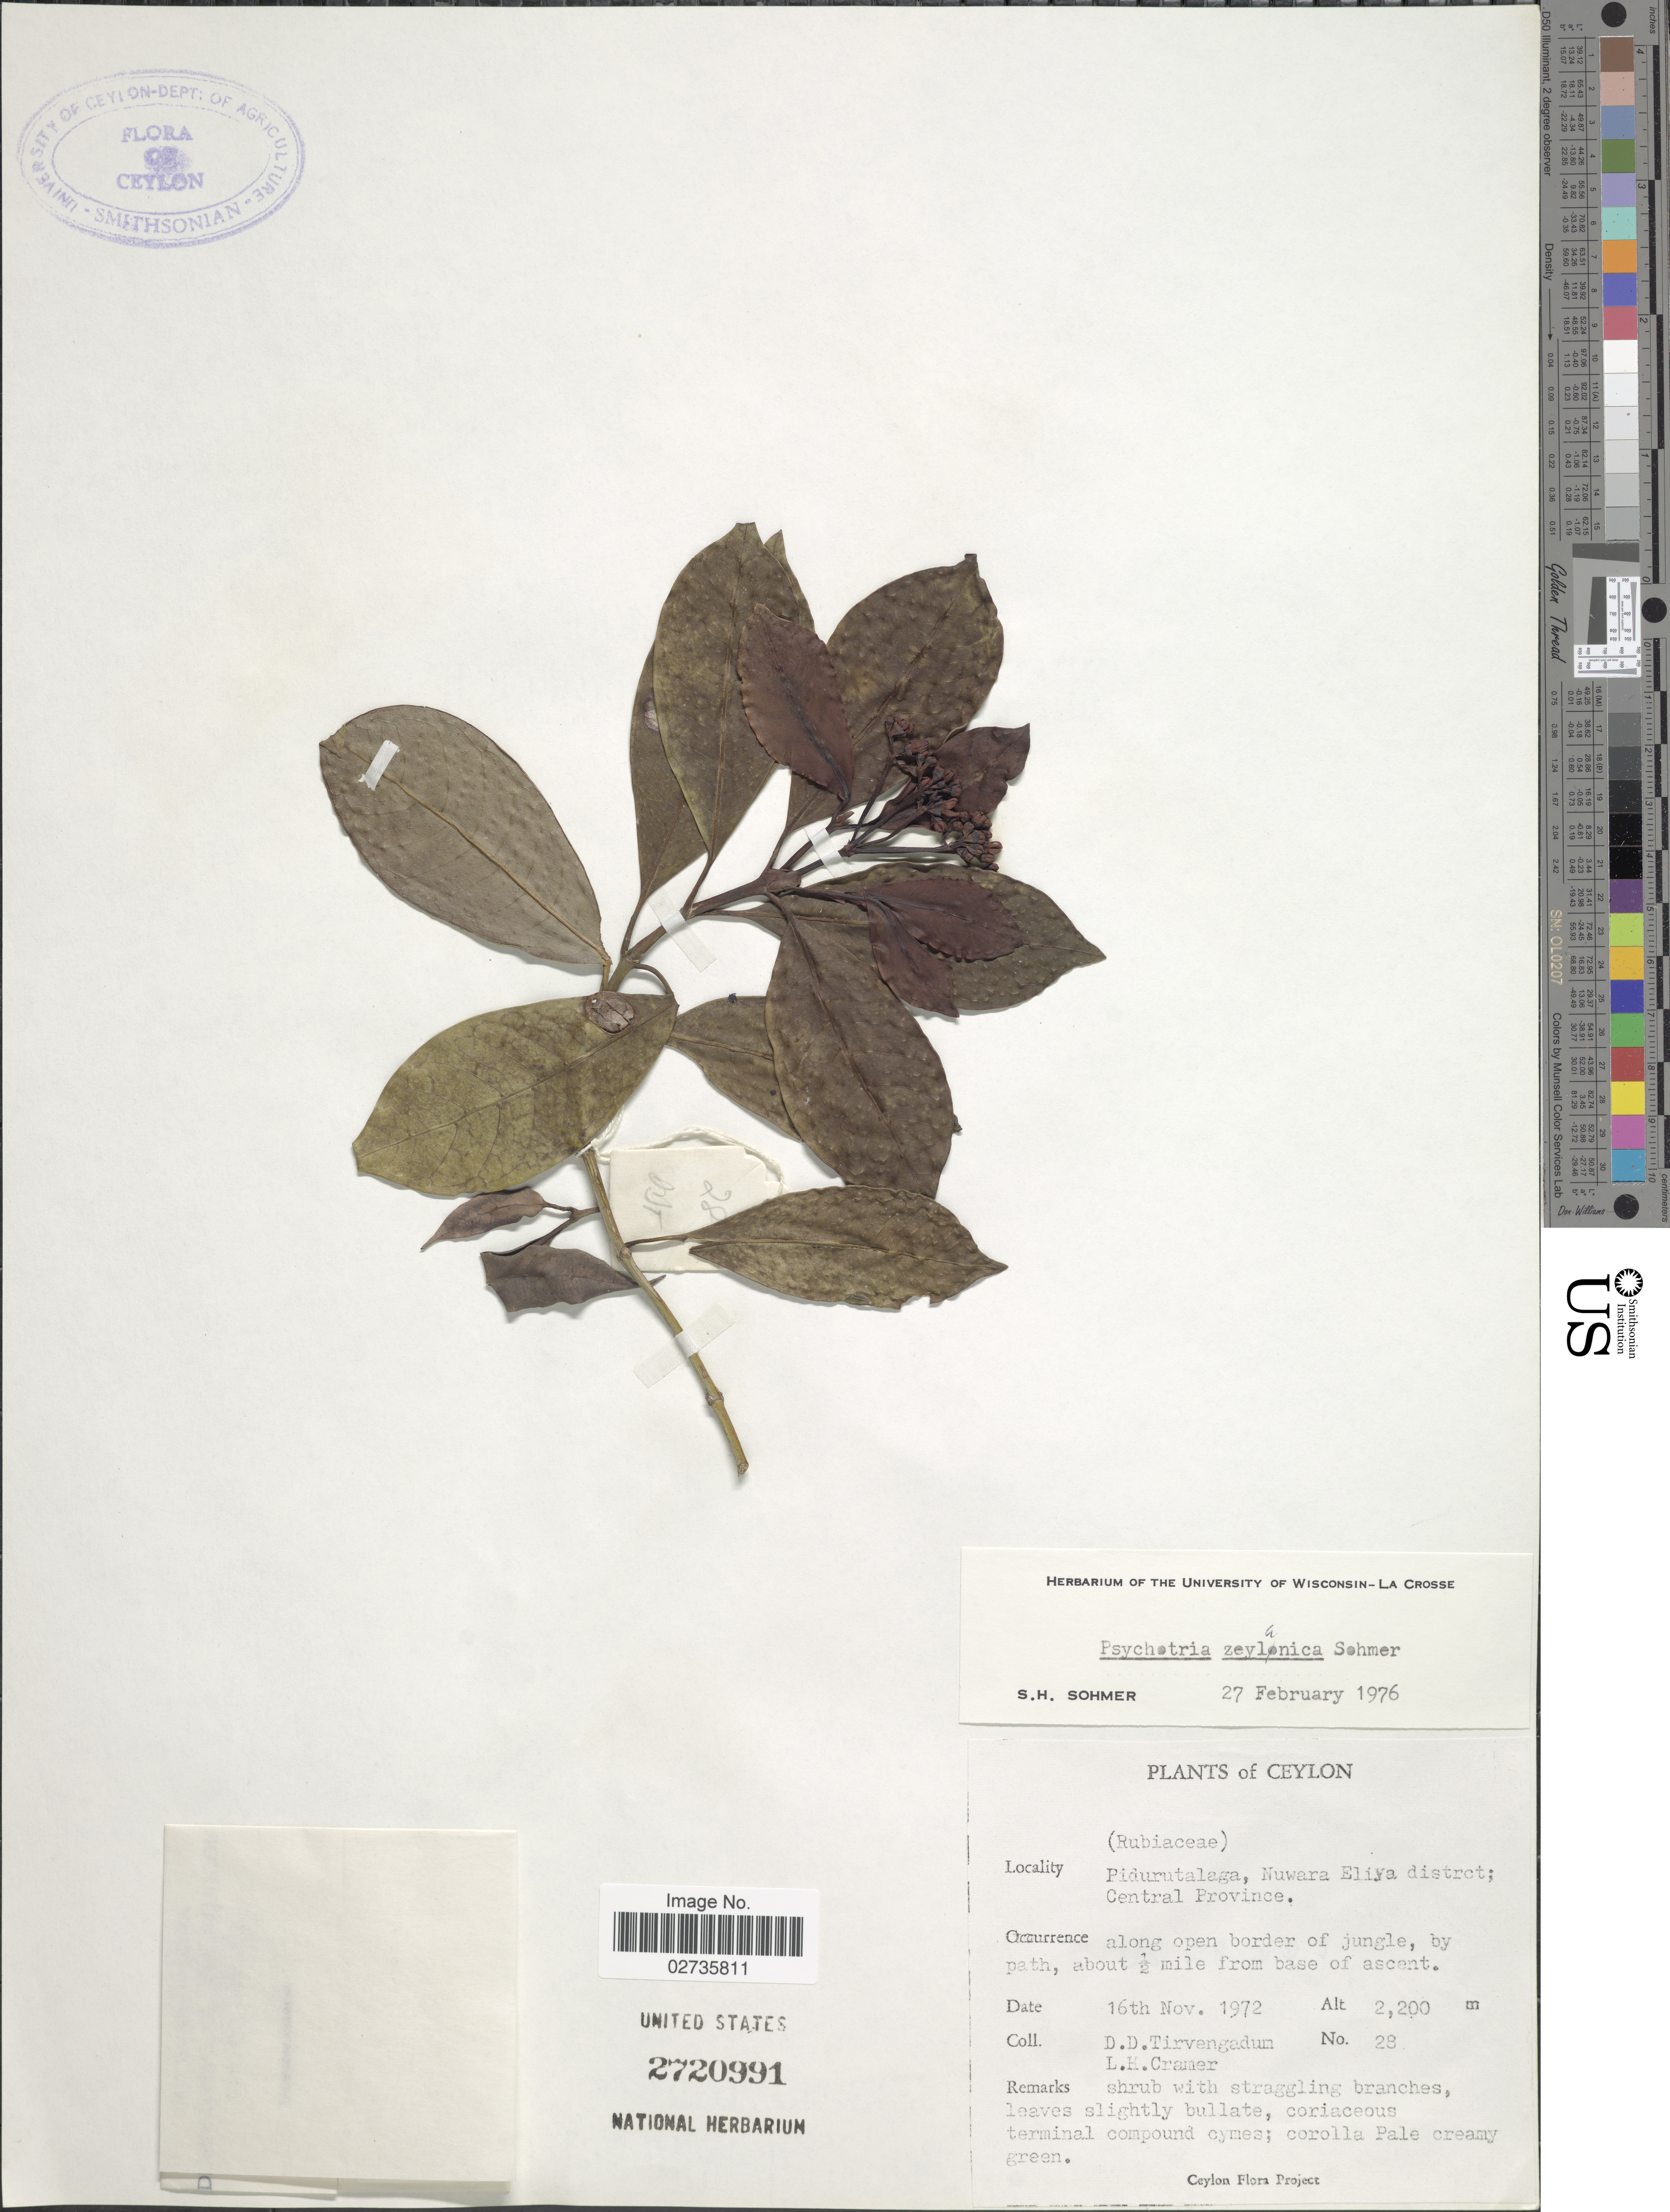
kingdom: Plantae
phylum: Tracheophyta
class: Magnoliopsida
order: Gentianales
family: Rubiaceae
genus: Psychotria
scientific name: Psychotria zeylanica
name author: Sohmer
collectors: D. Tirvengadum & L. H. Cramer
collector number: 28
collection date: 1972-11-16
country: Sri Lanka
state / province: Central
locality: Ceylon, Pidurutalaga, Nuwara Eliya district, along open border of jungle, by path, about ½ mile from base of ascent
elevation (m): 2200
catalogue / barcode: US 2720991